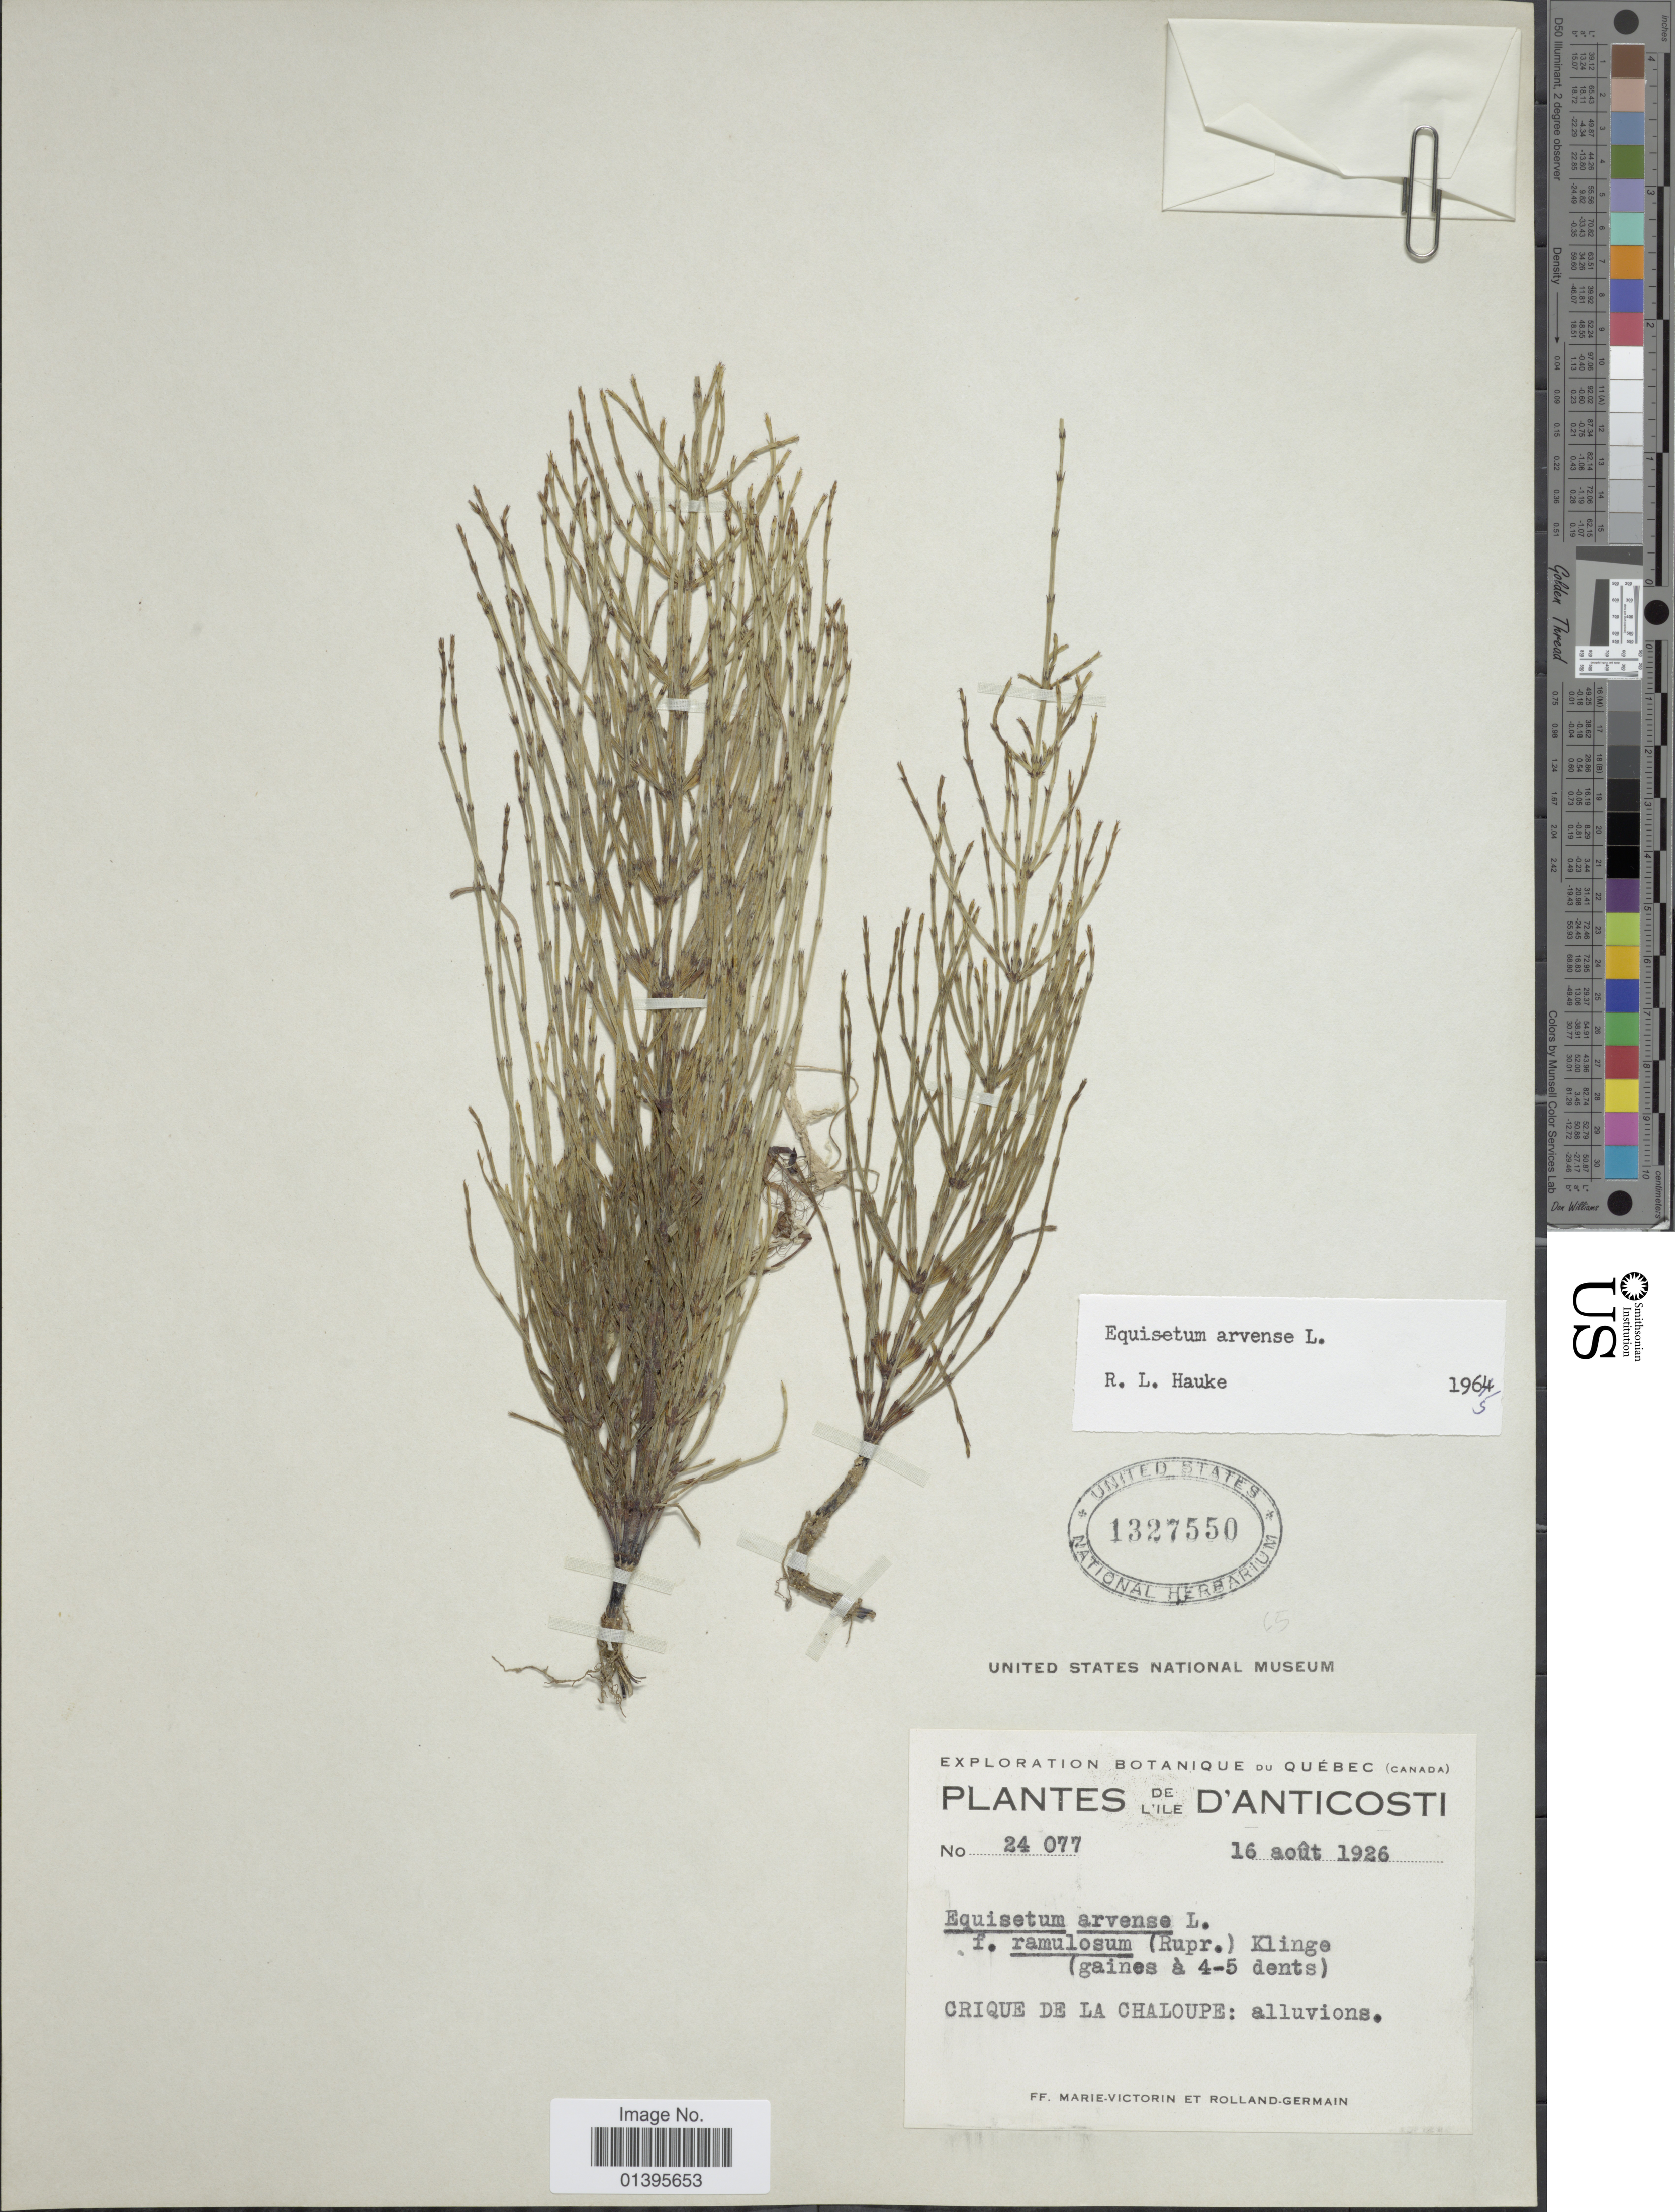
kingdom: Plantae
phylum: Tracheophyta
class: Polypodiopsida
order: Equisetales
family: Equisetaceae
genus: Equisetum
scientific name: Equisetum arvense f. ramulosum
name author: (Rupr.) Klinge ex Scoggan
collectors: Fr. Marie-Victorin & Rolland-Germain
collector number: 24077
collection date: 1926-08-16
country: Canada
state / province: Quebec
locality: Plantes de L'Ile D'Anticosta. Crique de la Chaloupe: alluvions.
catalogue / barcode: US 1327550